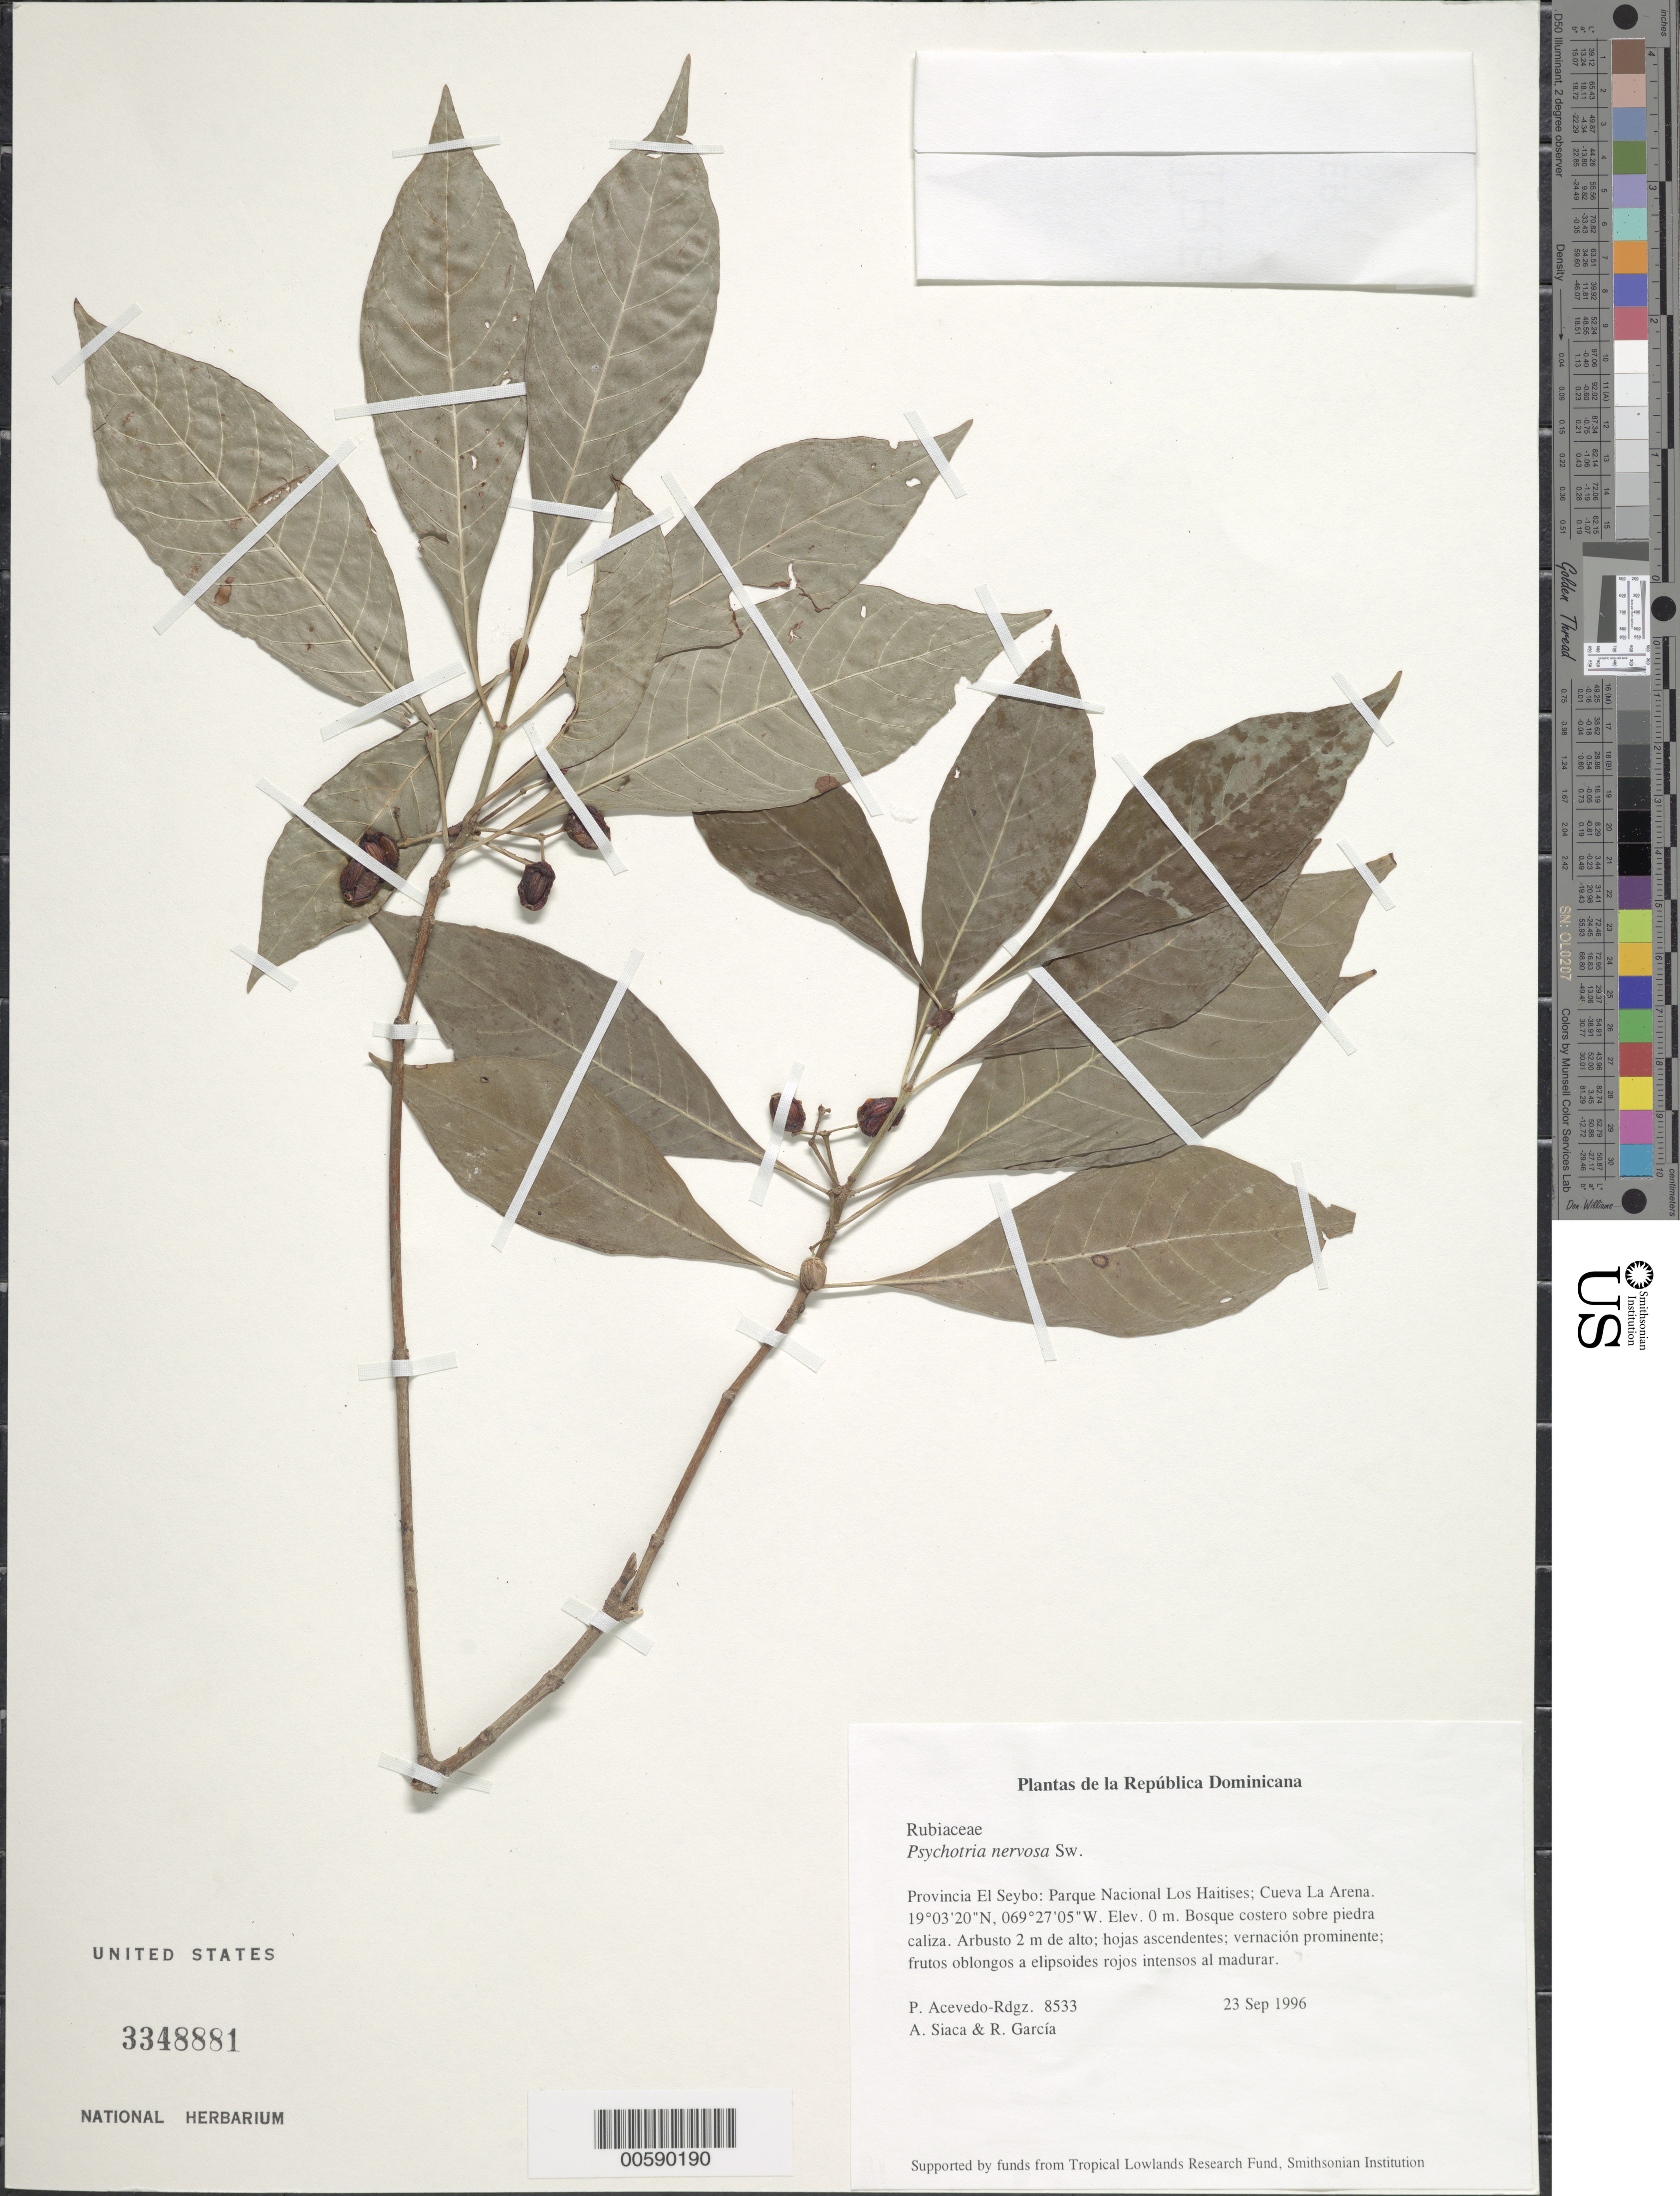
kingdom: Plantae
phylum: Tracheophyta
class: Magnoliopsida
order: Gentianales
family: Rubiaceae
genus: Psychotria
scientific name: Psychotria nervosa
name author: Sw.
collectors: P. Acevedo-Rodr., A. Siaca & R. G. García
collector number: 8533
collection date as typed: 23 Sep 1996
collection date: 1996-09-23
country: Dominican Republic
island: Hispaniola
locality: Provincia El Seibo: Parque Nacional Los Haitises; Cueva La Arena.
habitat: Bosque costero sobre piedra caliza.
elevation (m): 0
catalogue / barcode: US 3348881